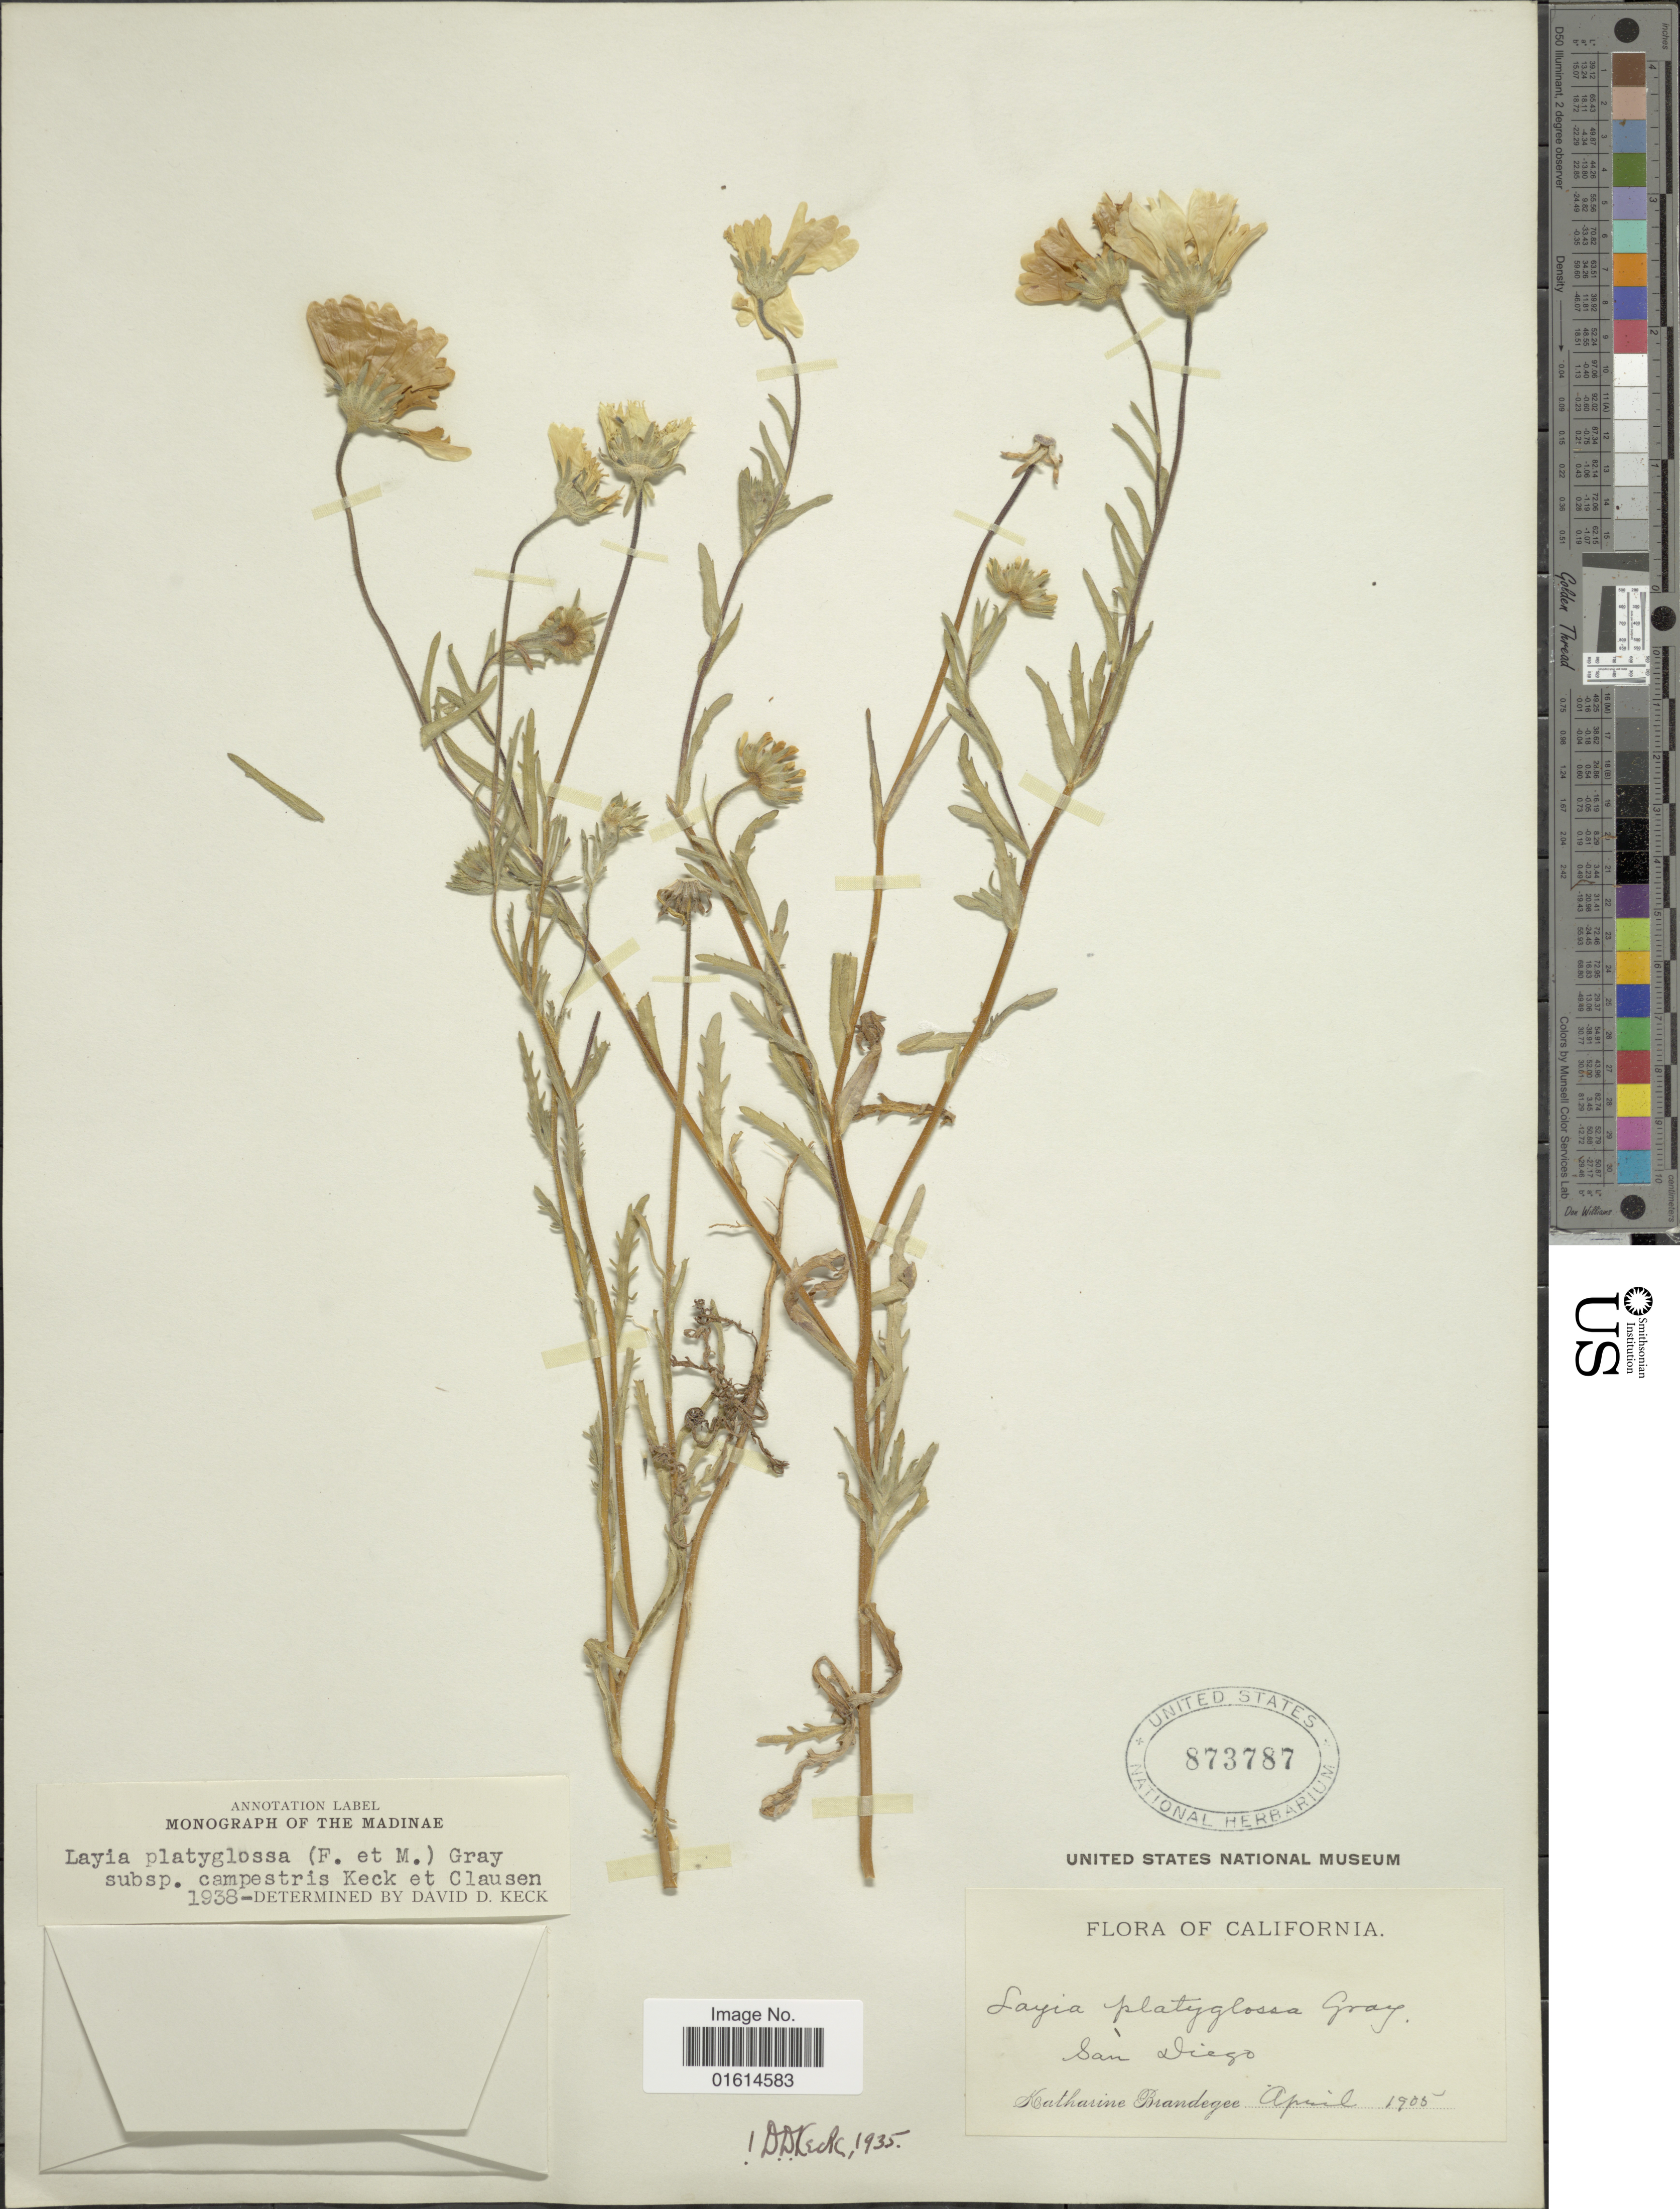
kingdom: Plantae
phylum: Tracheophyta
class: Magnoliopsida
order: Asterales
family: Asteraceae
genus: Layia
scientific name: Layia platyglossa subsp. campestris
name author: D.D. Keck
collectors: M. K. Brandegee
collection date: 1905-04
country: United States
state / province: California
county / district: San Diego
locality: San Diego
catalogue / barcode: US 873787